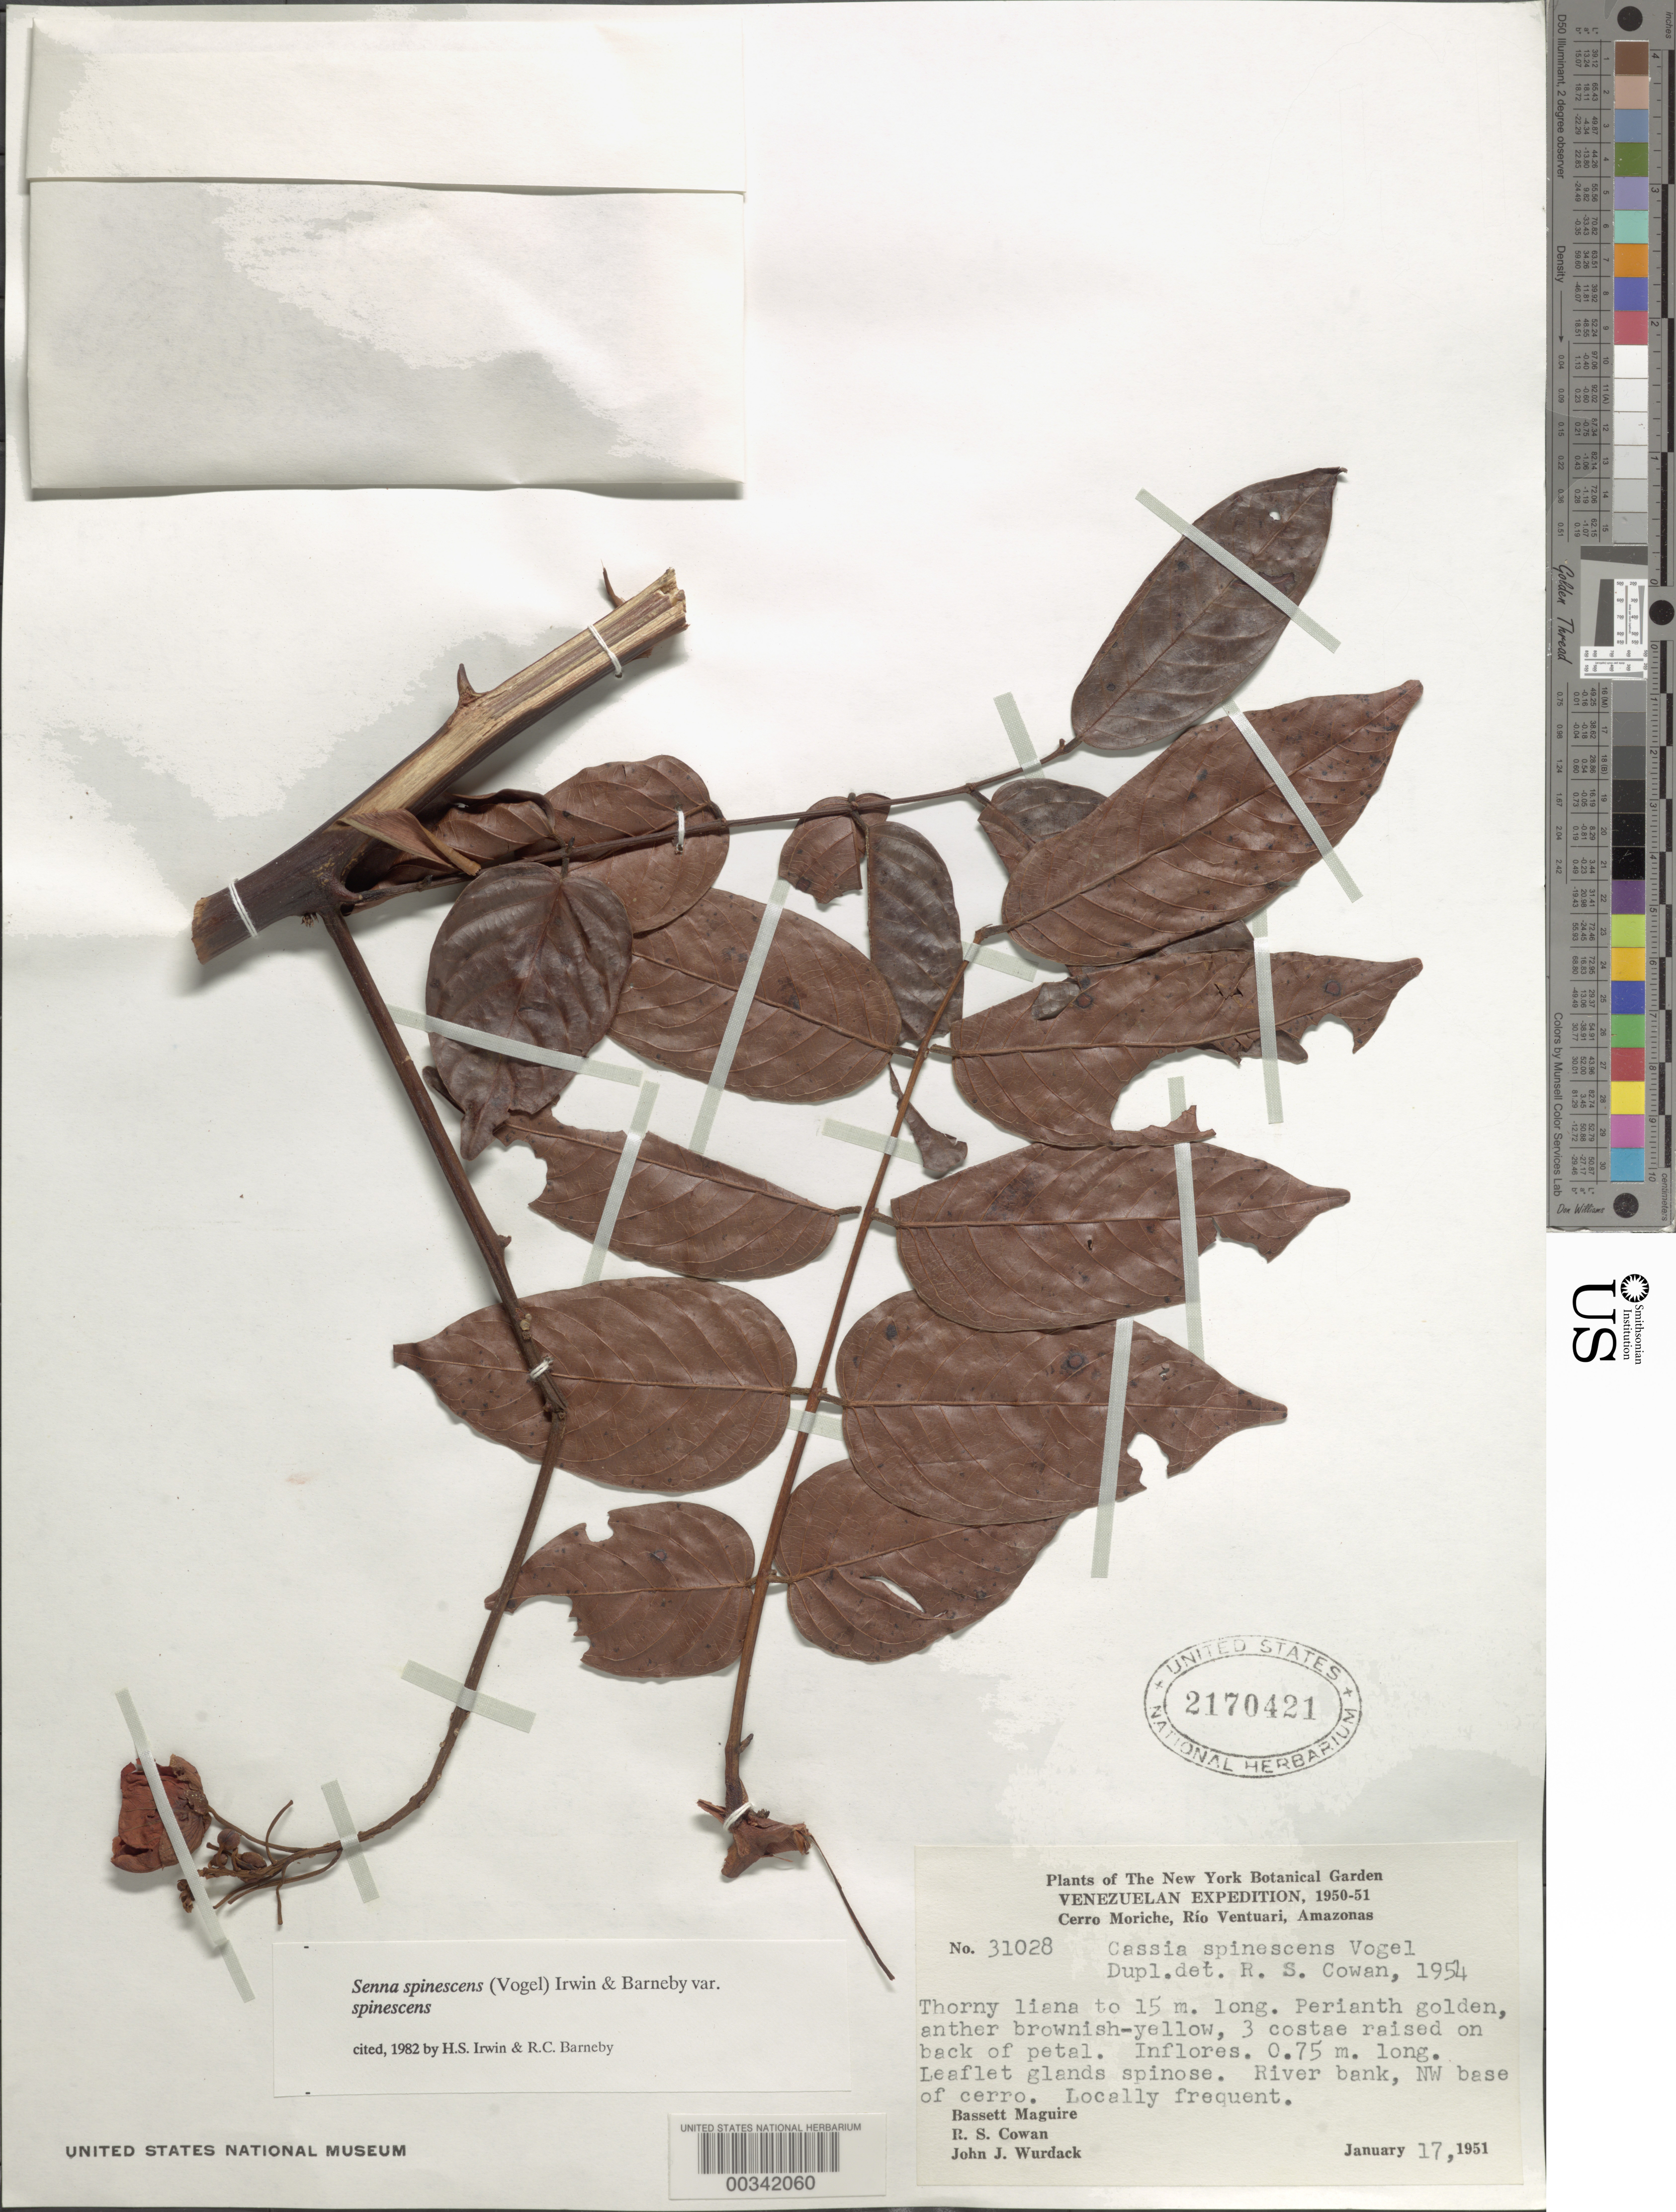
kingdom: Plantae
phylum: Tracheophyta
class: Magnoliopsida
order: Fabales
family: Fabaceae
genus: Senna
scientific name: Senna spinescens var. spinescens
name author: (Hoffmanns. ex Vogel) H.S. Irwin & Barneby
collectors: B. Maguire, R. S. Cowan & J. J. Wurdack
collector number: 31028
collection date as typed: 17 Jan 1951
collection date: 1951-01-17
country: Venezuela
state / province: Amazonas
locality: Nw base of cerro, cerro moriche, rio ventuari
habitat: River bank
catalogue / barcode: US 2170421